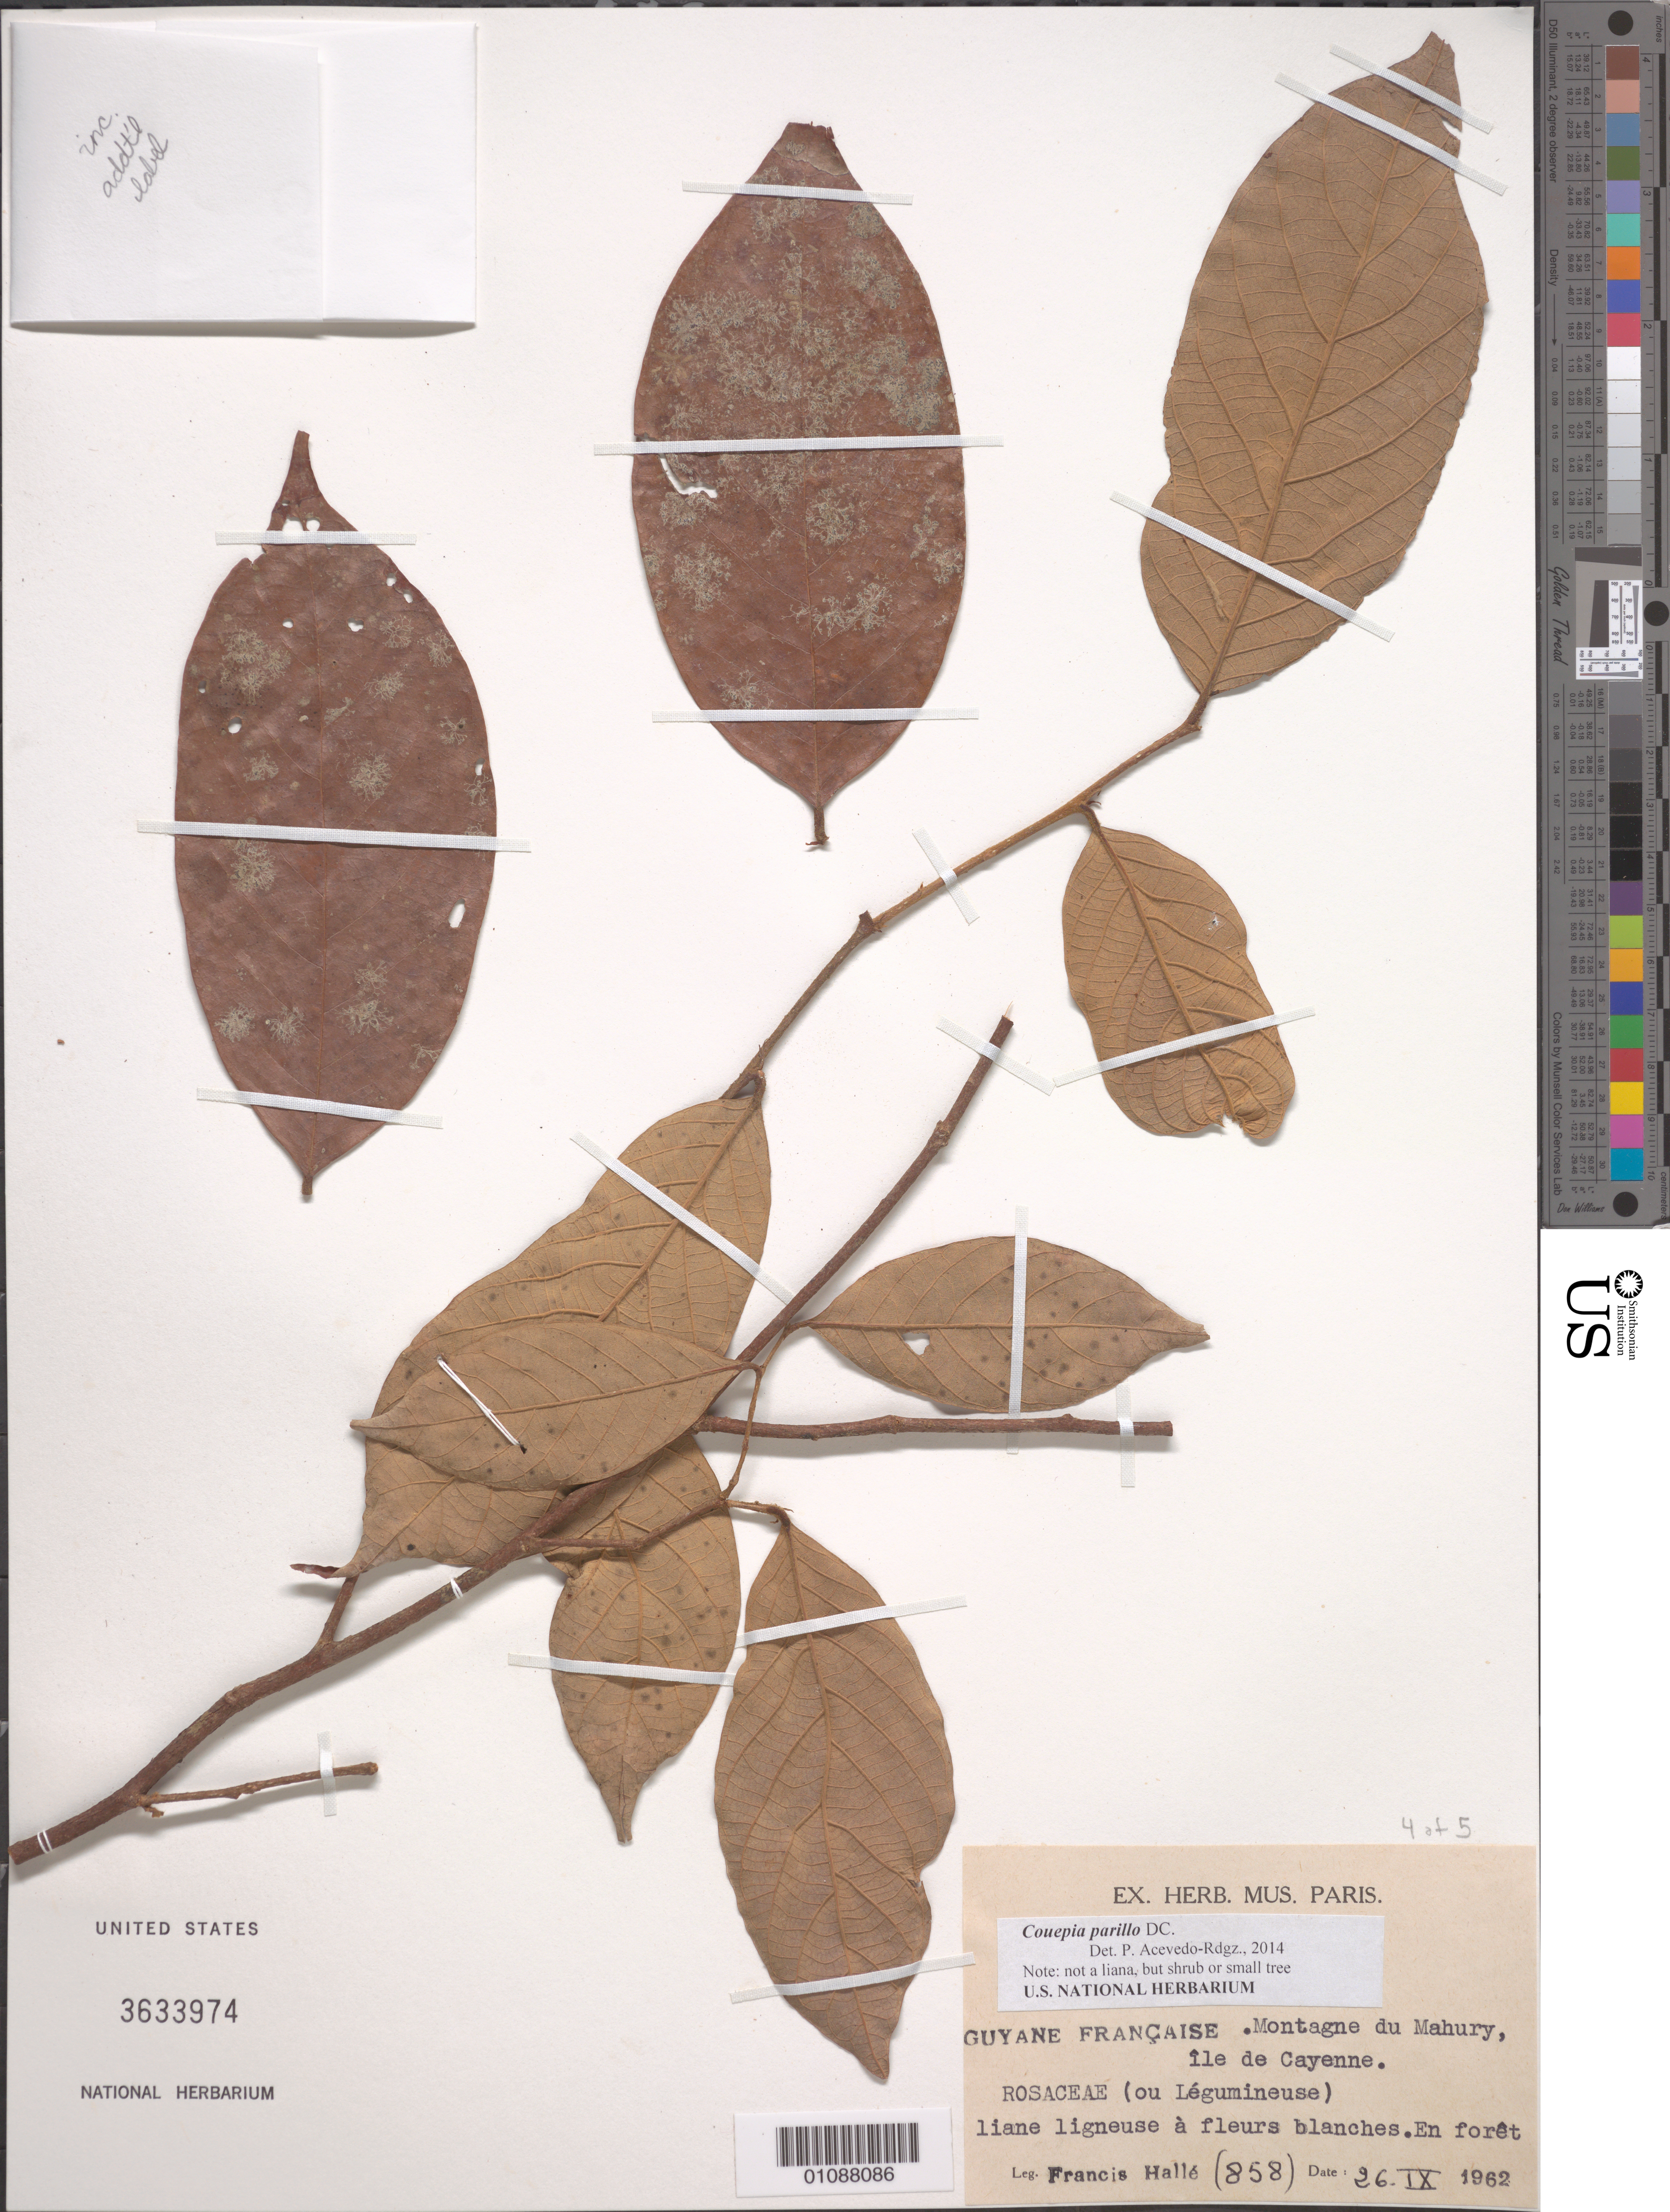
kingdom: Plantae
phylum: Tracheophyta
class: Magnoliopsida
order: Malpighiales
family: Chrysobalanaceae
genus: Gaulettia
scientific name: Gaulettia parillo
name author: (DC.) Sothers & Prance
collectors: F. Hallé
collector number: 858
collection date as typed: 26-Sep-62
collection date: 1962-09-26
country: French Guiana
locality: Montagne de Mahury, Ile du Cayenne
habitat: En foret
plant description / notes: Not a liana, but shrub or small tree - P. Acevedo-Rdgz., 2014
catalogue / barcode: US 3633974